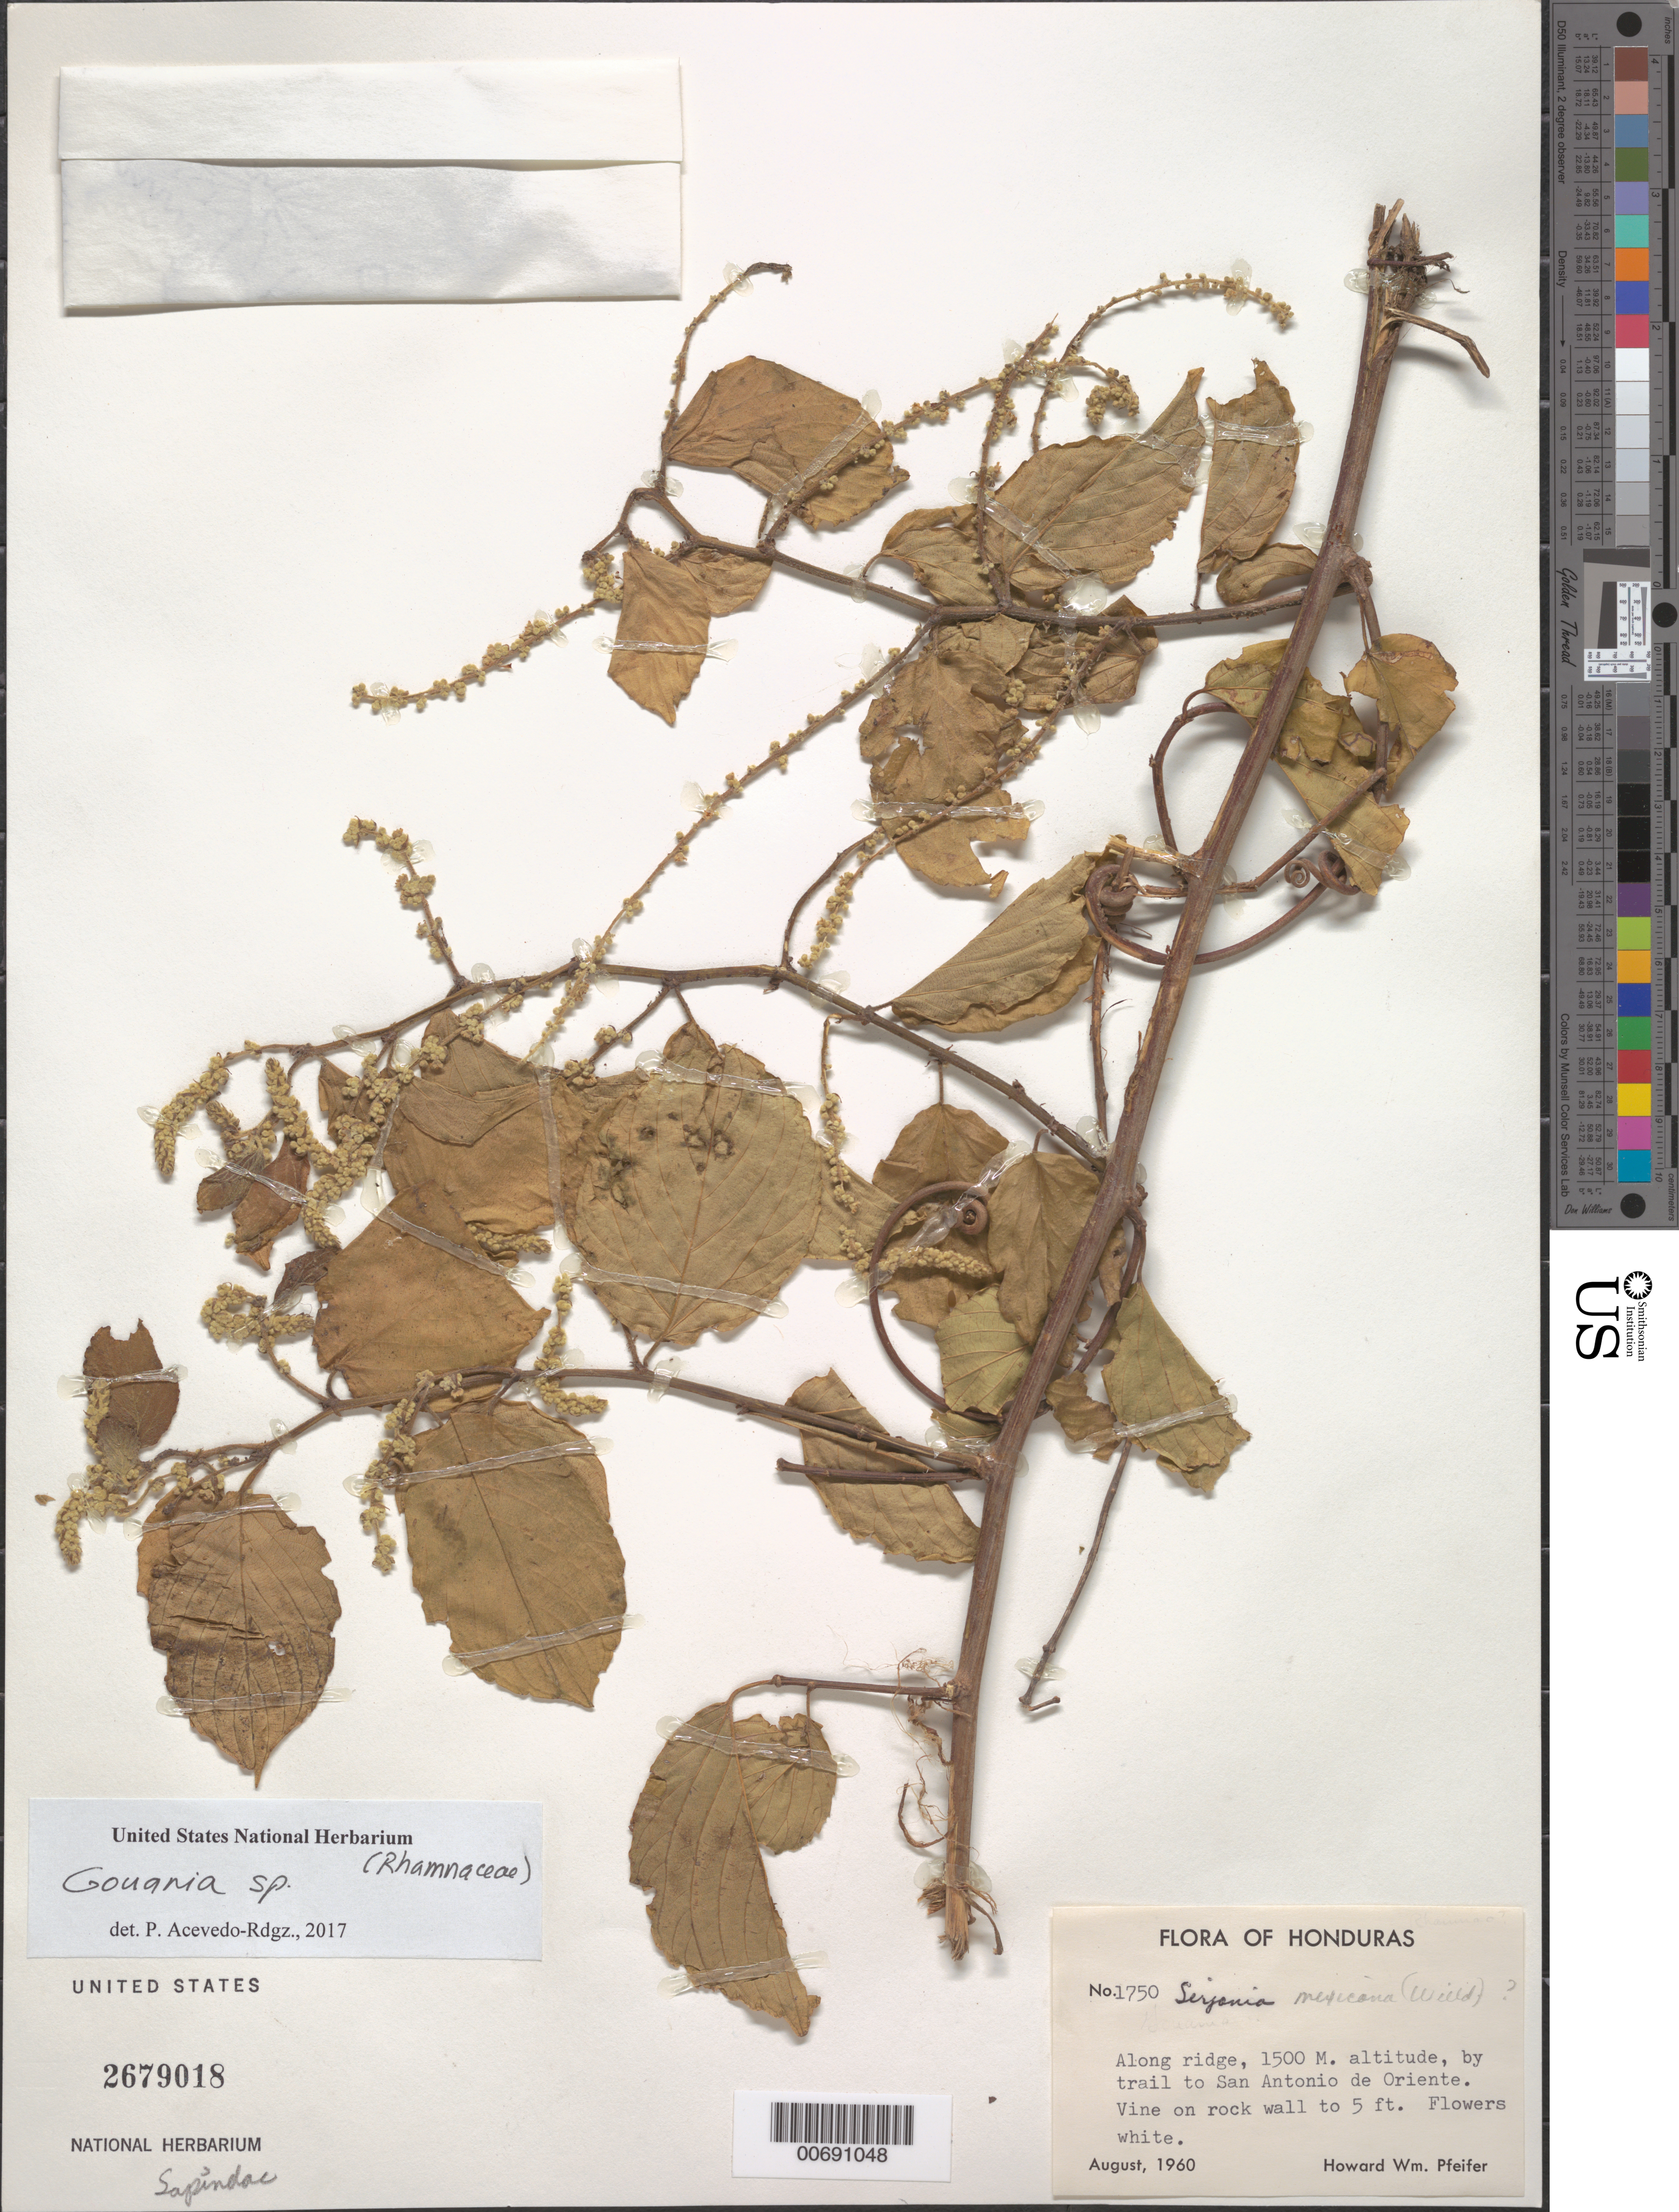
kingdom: Plantae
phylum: Tracheophyta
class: Magnoliopsida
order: Rosales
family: Rhamnaceae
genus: Gouania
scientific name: Gouania sp.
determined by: Acevedo-Rodríguez, P., (BOT), Smithsonian Institution - National Museum of Natural History (UNITED STATES)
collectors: H. W. Pfeifer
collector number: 1750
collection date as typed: Aug 1960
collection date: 1960-08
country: Honduras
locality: Trail to San Antonio de Oriente.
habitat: Along ridge on rock wall.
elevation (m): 1500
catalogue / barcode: US 2679018